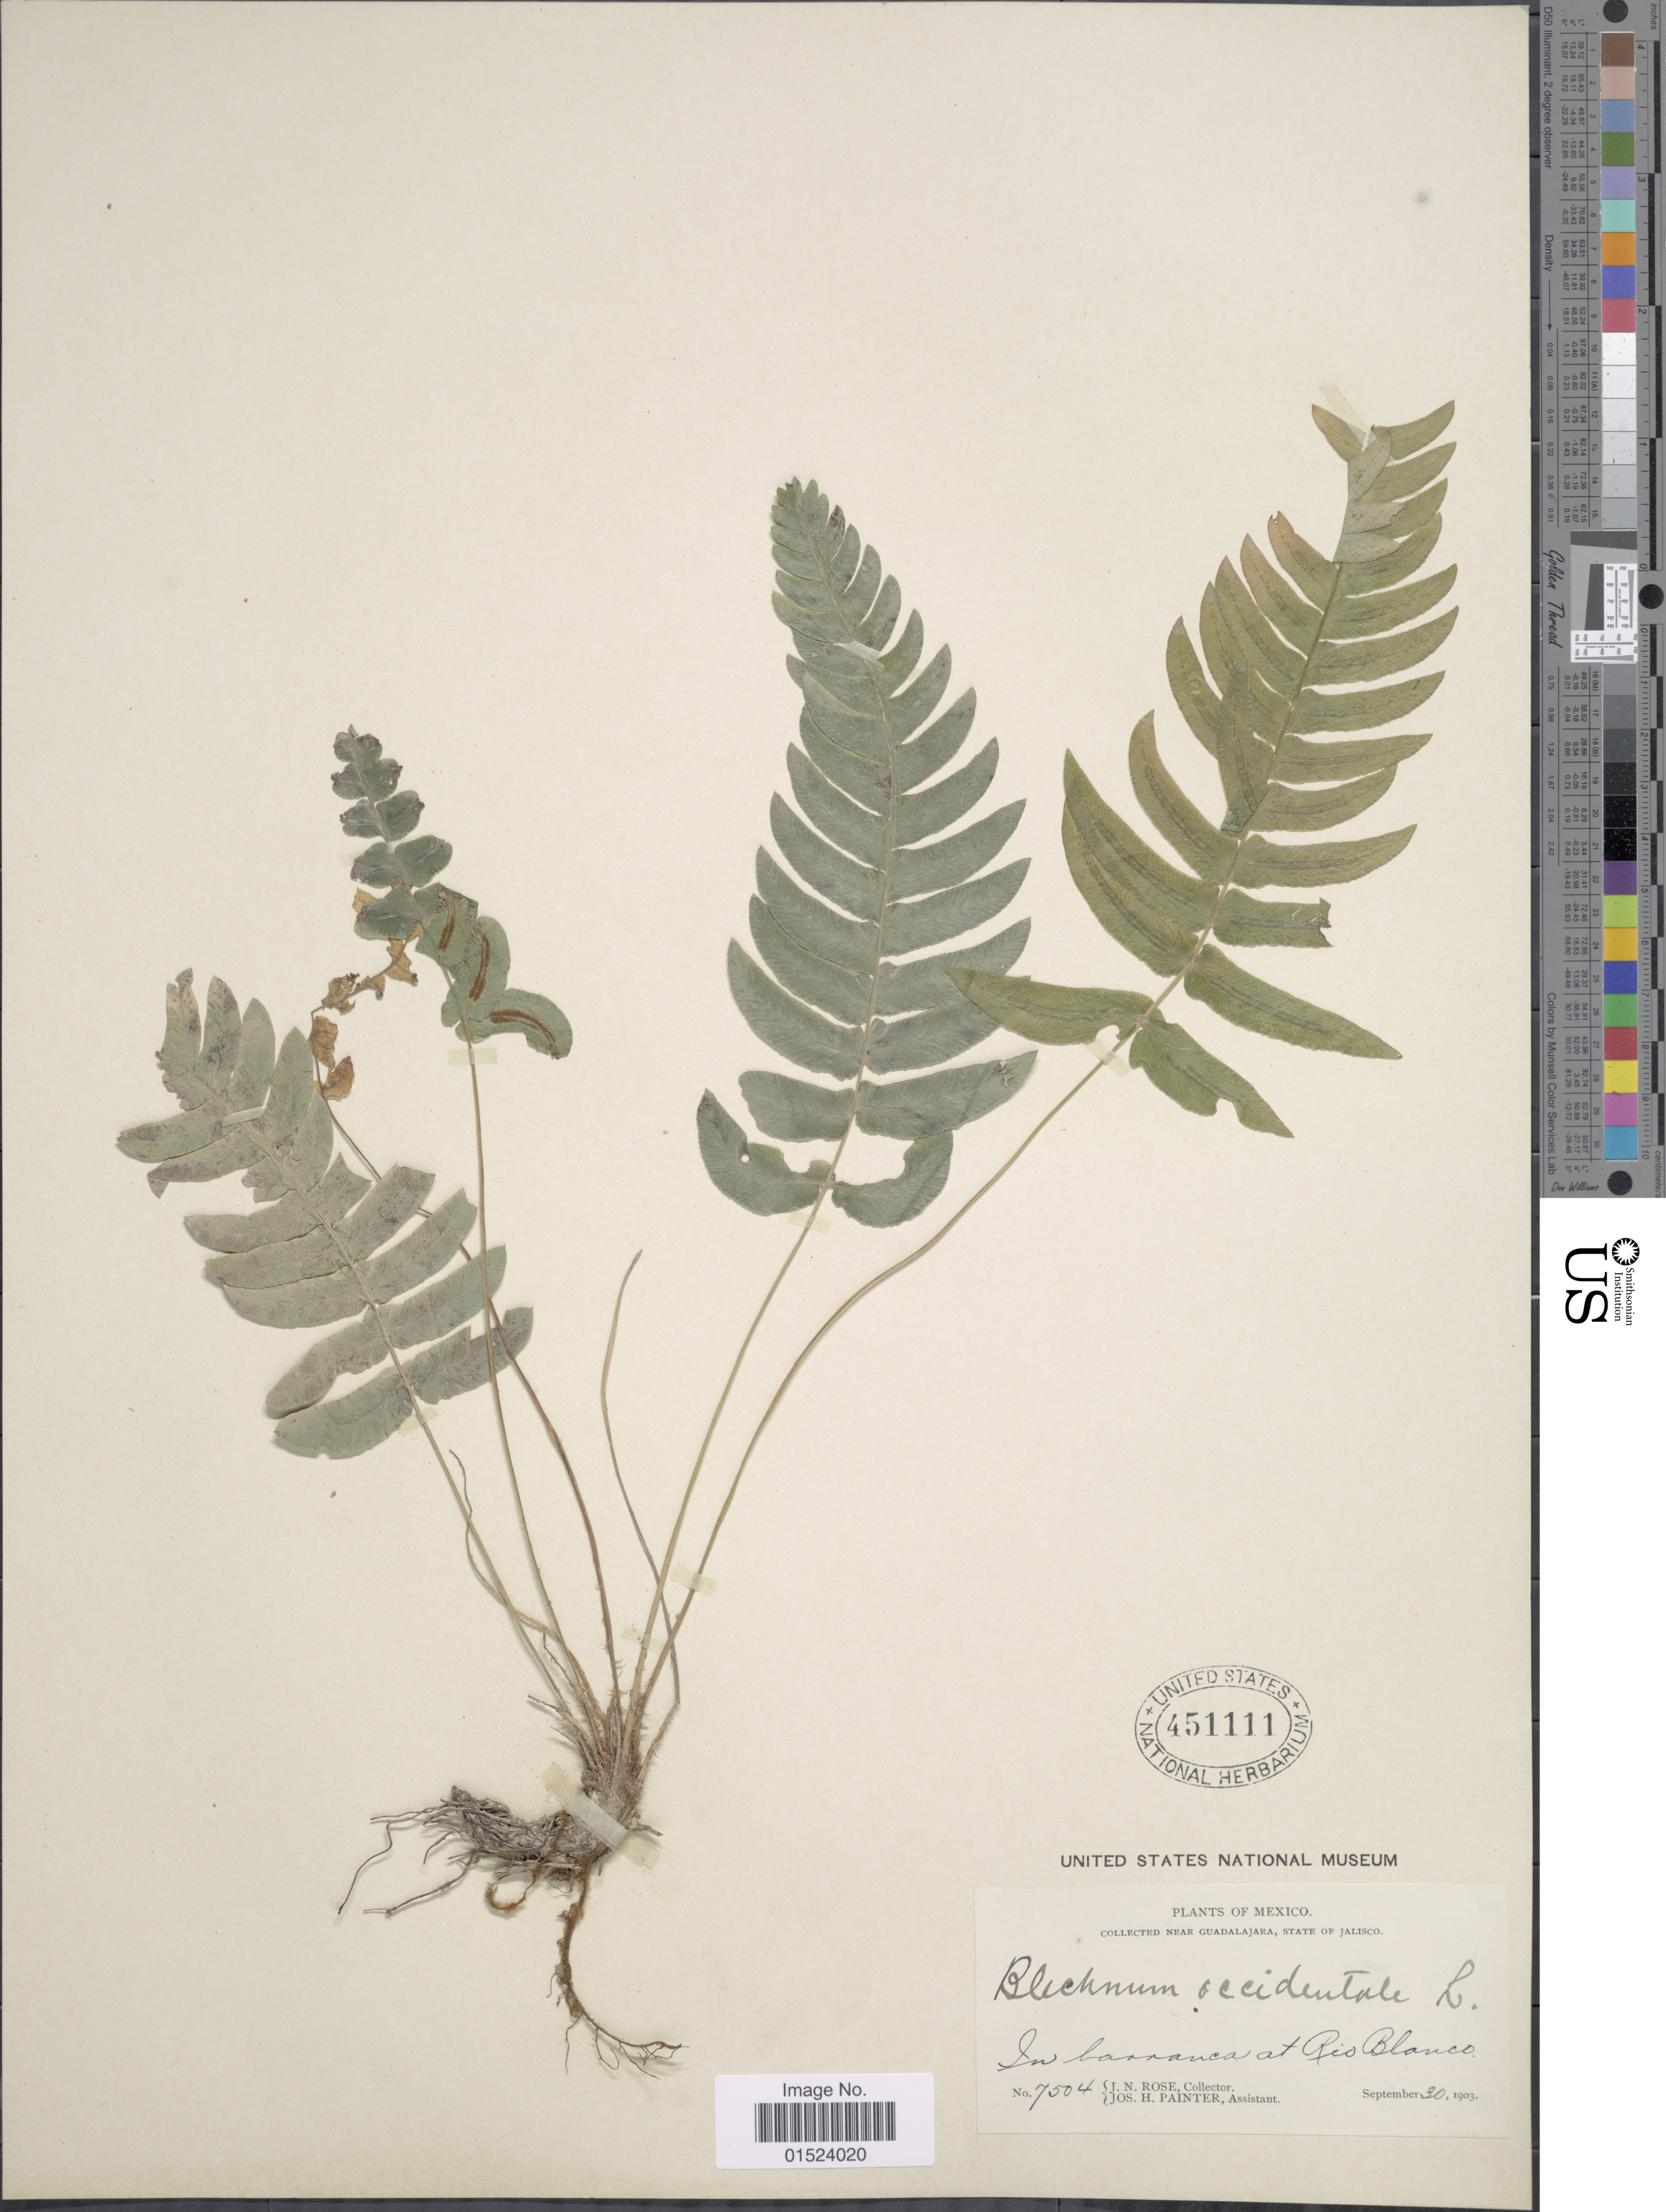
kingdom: Plantae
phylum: Tracheophyta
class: Polypodiopsida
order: Polypodiales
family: Blechnaceae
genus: Blechnum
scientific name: Blechnum glandulosum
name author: Link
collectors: J. N. Rose & J. H. Painter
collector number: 7504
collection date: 1903-09-30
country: Mexico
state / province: Jalisco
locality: Near Guadalajara, In barranca at Rio Blanco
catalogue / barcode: US 451111